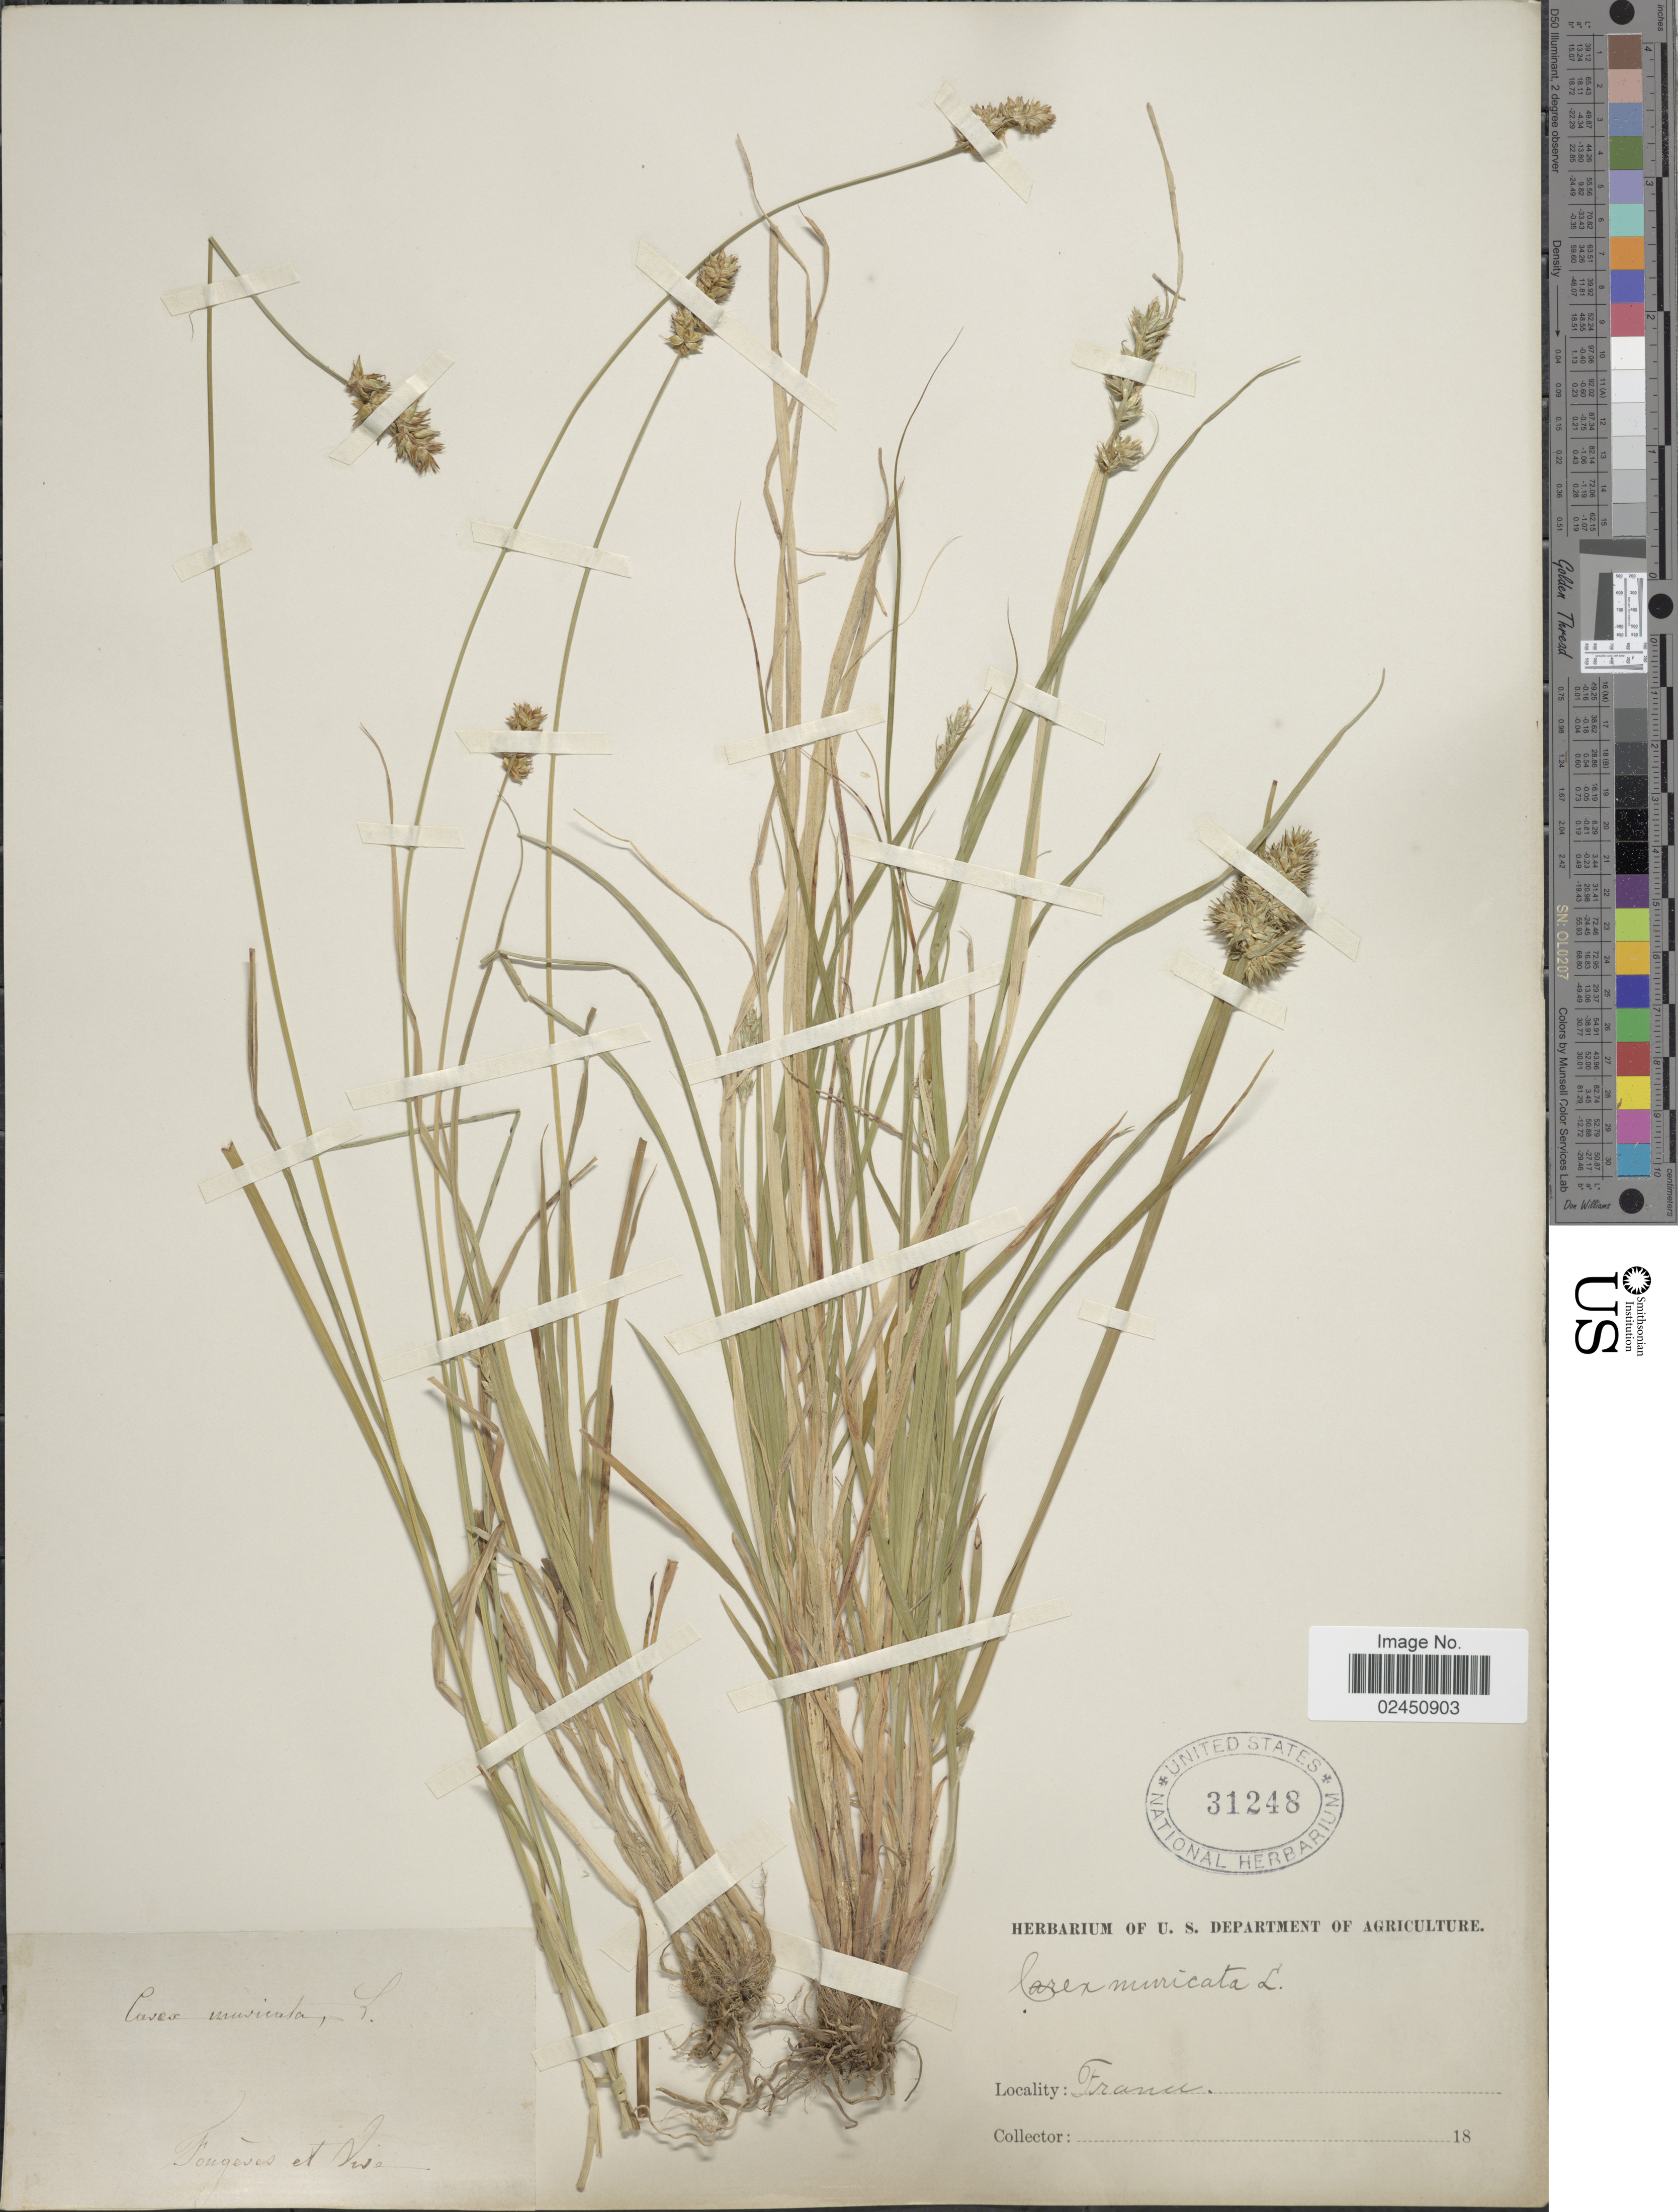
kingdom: Plantae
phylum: Tracheophyta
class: Liliopsida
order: Poales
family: Cyperaceae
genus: Carex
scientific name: Carex muricata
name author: L.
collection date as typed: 18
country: France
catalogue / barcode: US 31248